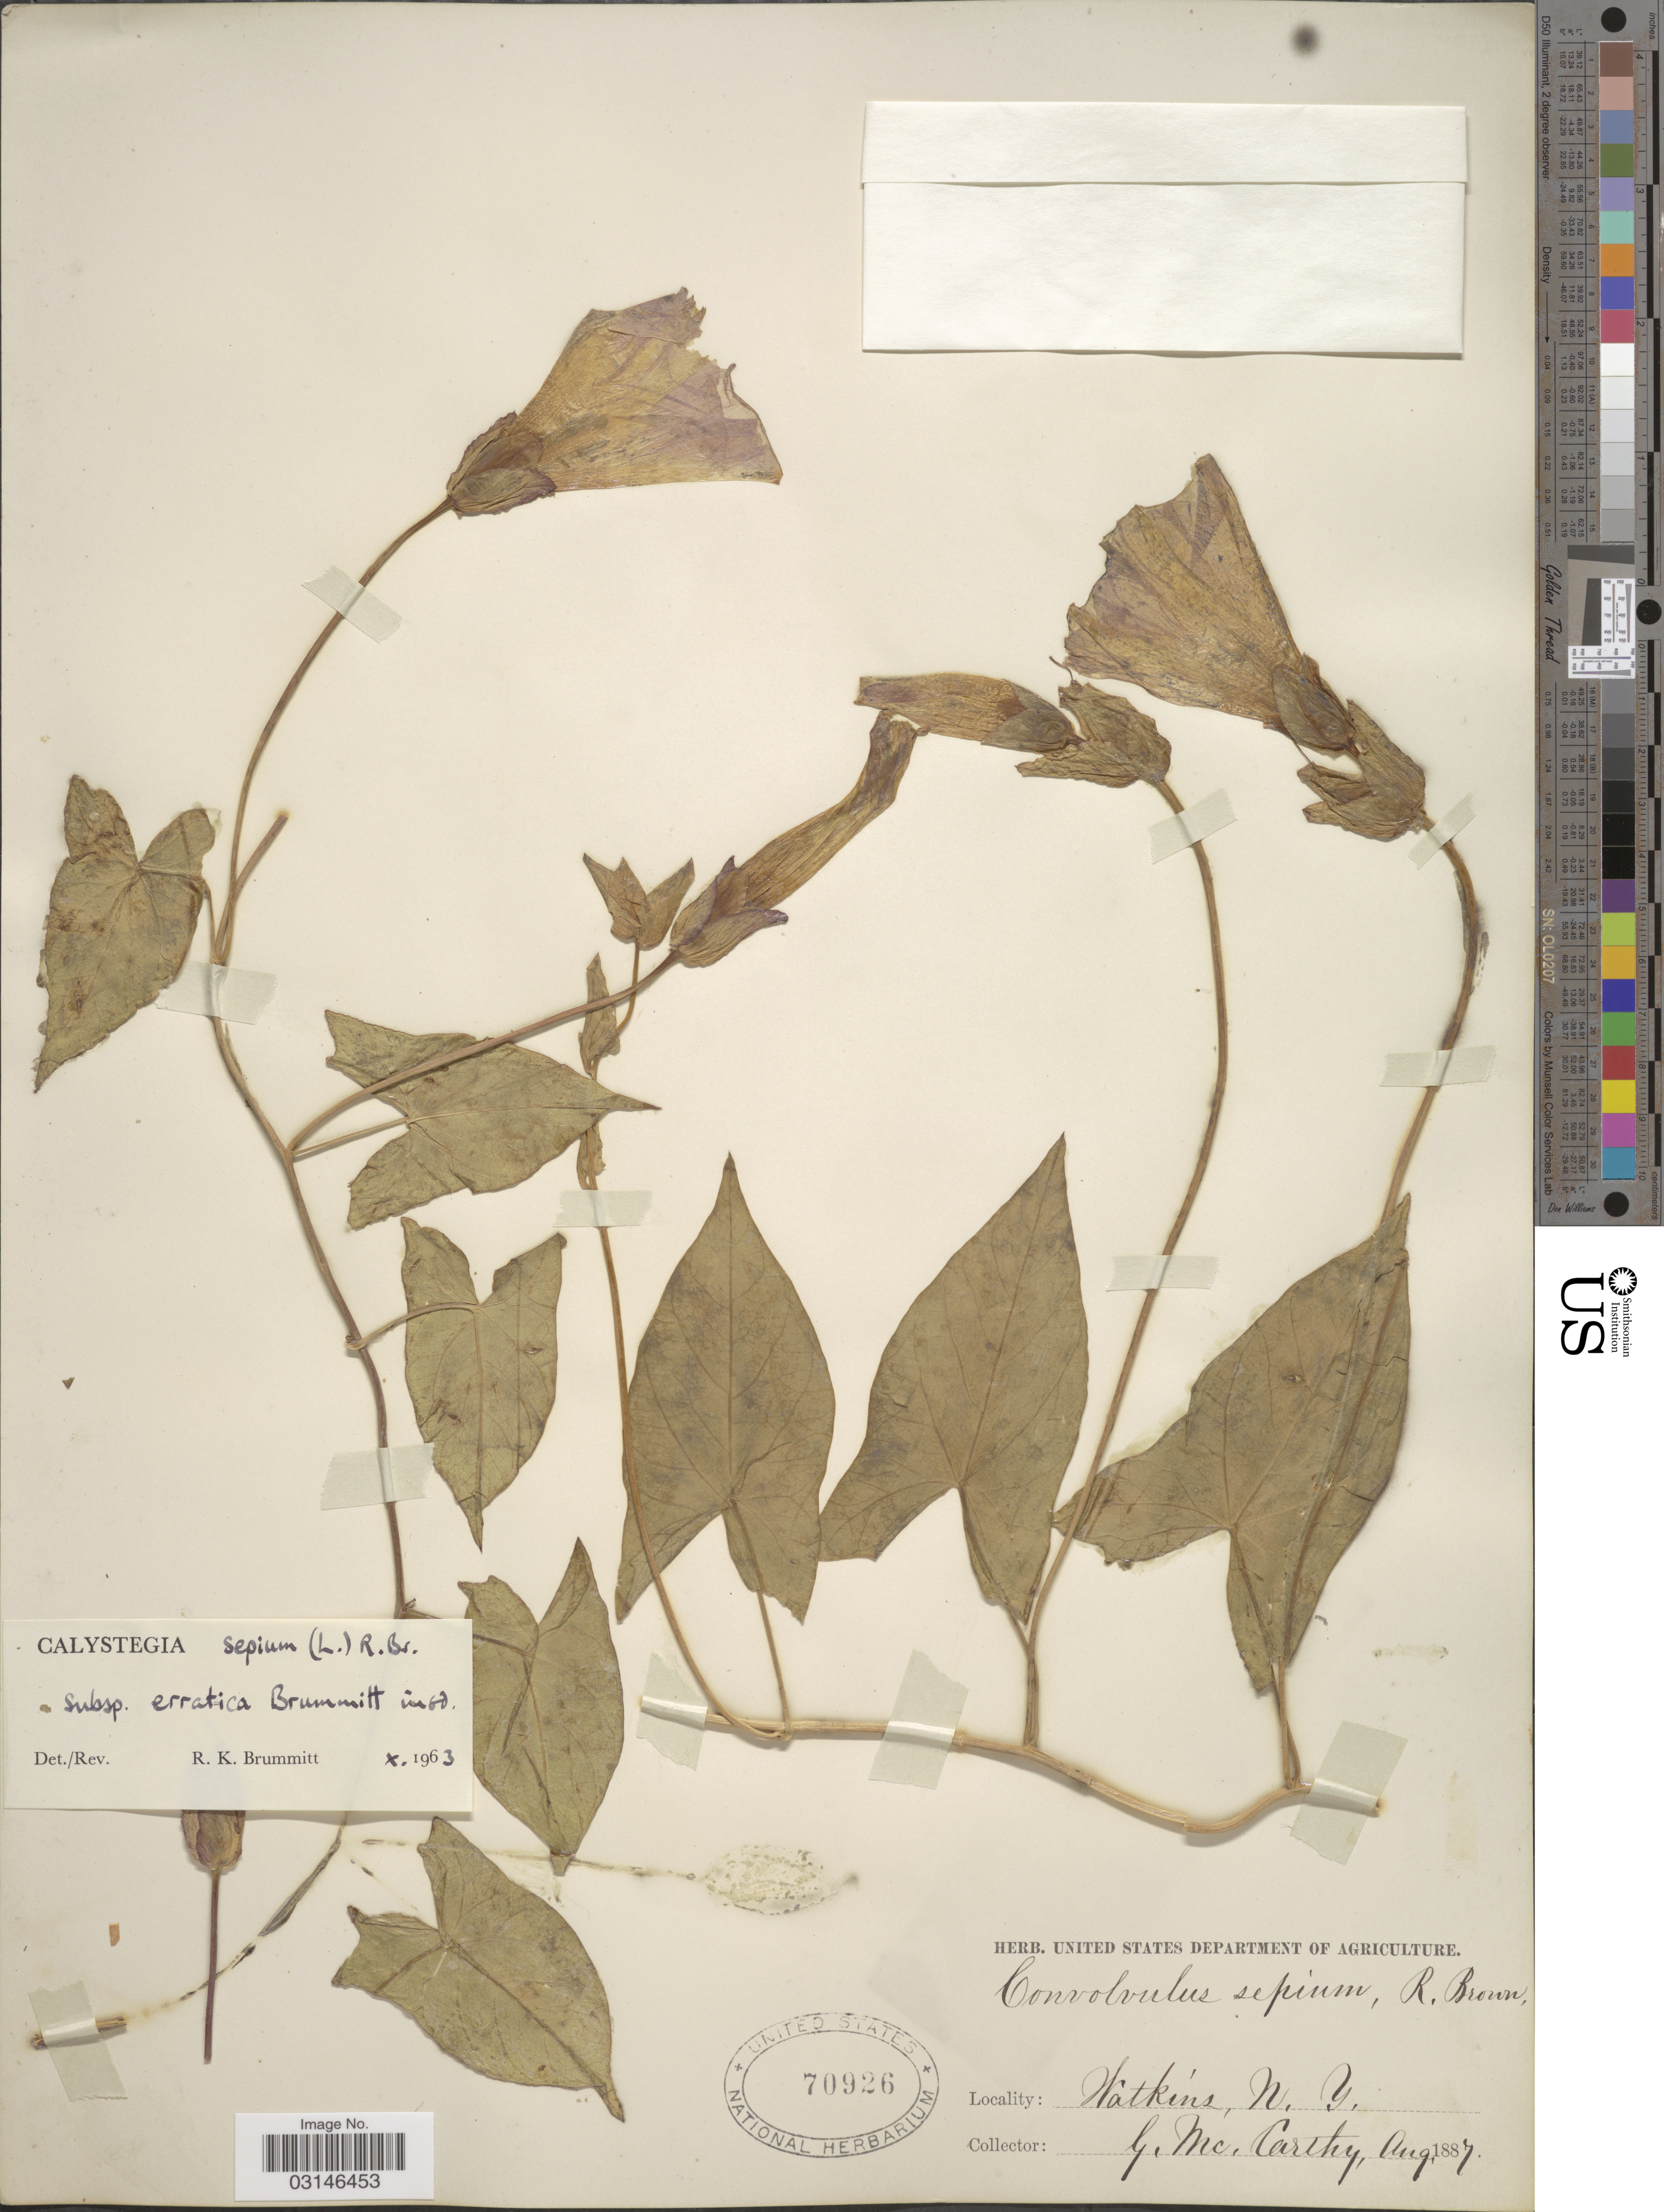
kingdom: Plantae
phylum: Tracheophyta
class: Magnoliopsida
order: Solanales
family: Convolvulaceae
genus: Calystegia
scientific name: Calystegia sepium subsp. erratica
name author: Brummitt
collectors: G. McCarthy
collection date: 1887-08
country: United States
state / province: New York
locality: Watkins, N.Y.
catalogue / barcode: US 70926